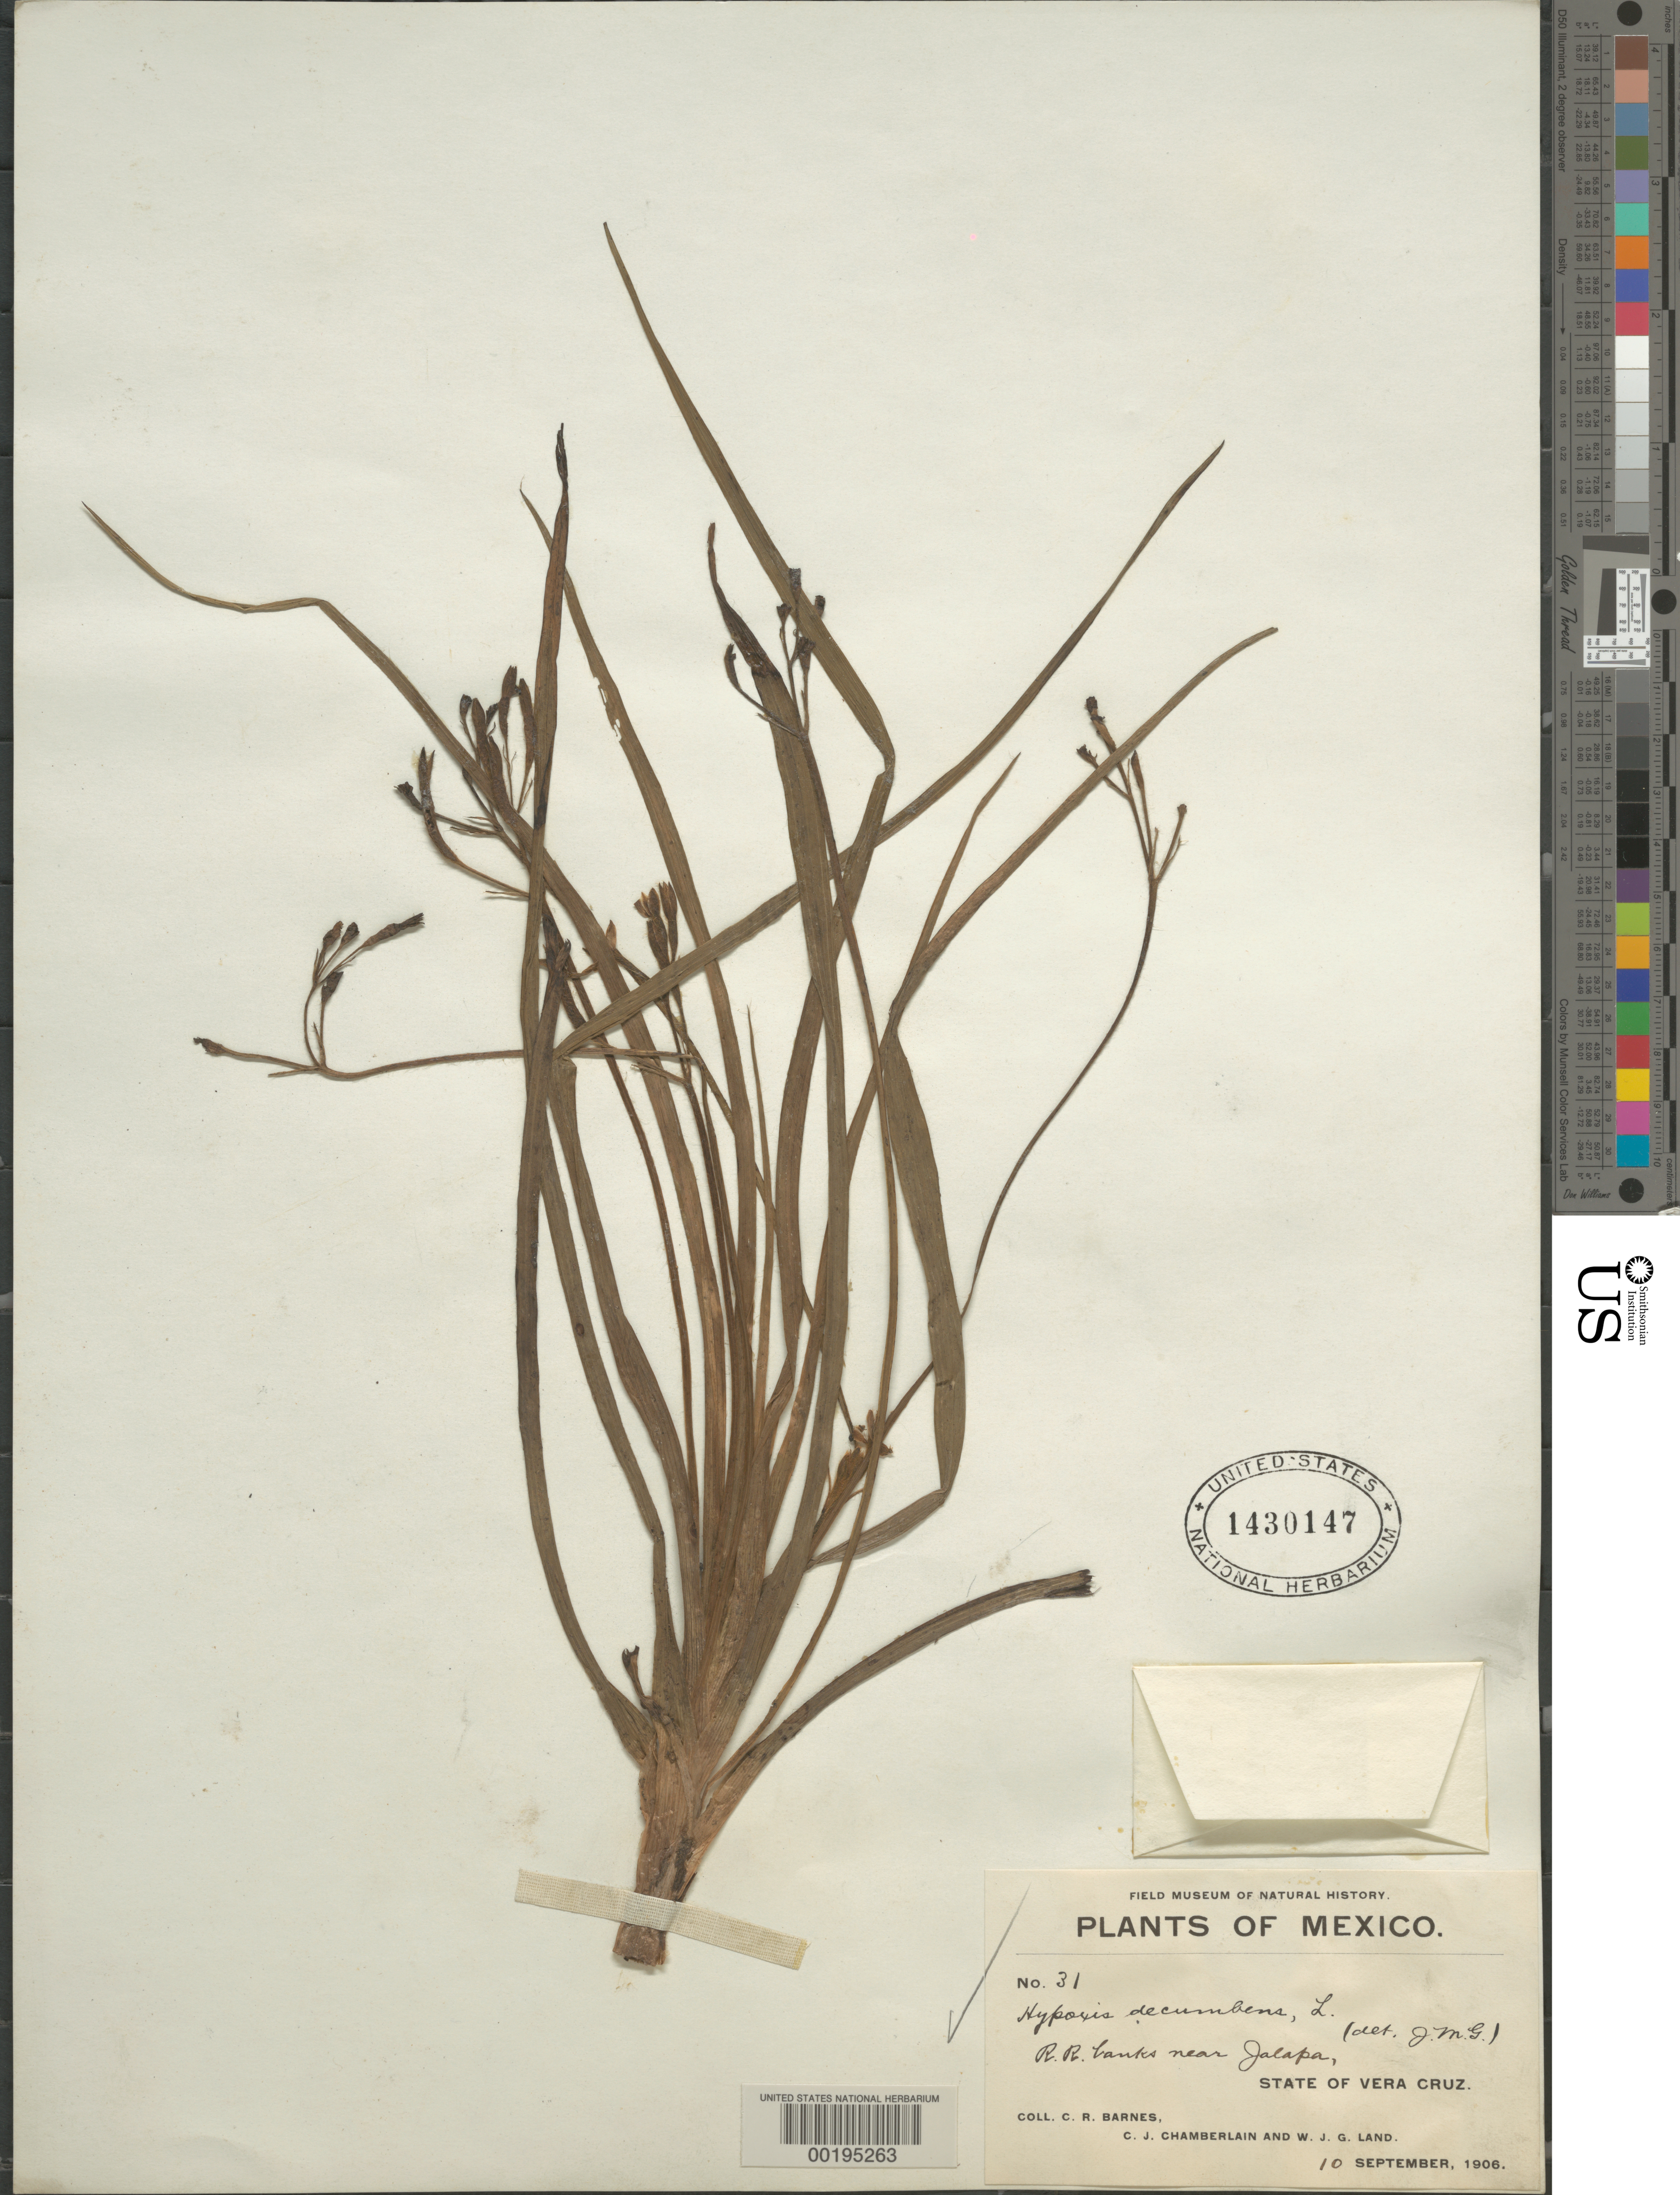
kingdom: Plantae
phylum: Tracheophyta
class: Liliopsida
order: Asparagales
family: Hypoxidaceae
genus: Hypoxis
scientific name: Hypoxis decumbens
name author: L.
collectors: C. R. Barnes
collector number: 31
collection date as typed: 10 Sep 1906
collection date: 1906-09-10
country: Mexico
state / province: Veracruz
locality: R.r. banks near jalapa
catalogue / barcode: US 1430147